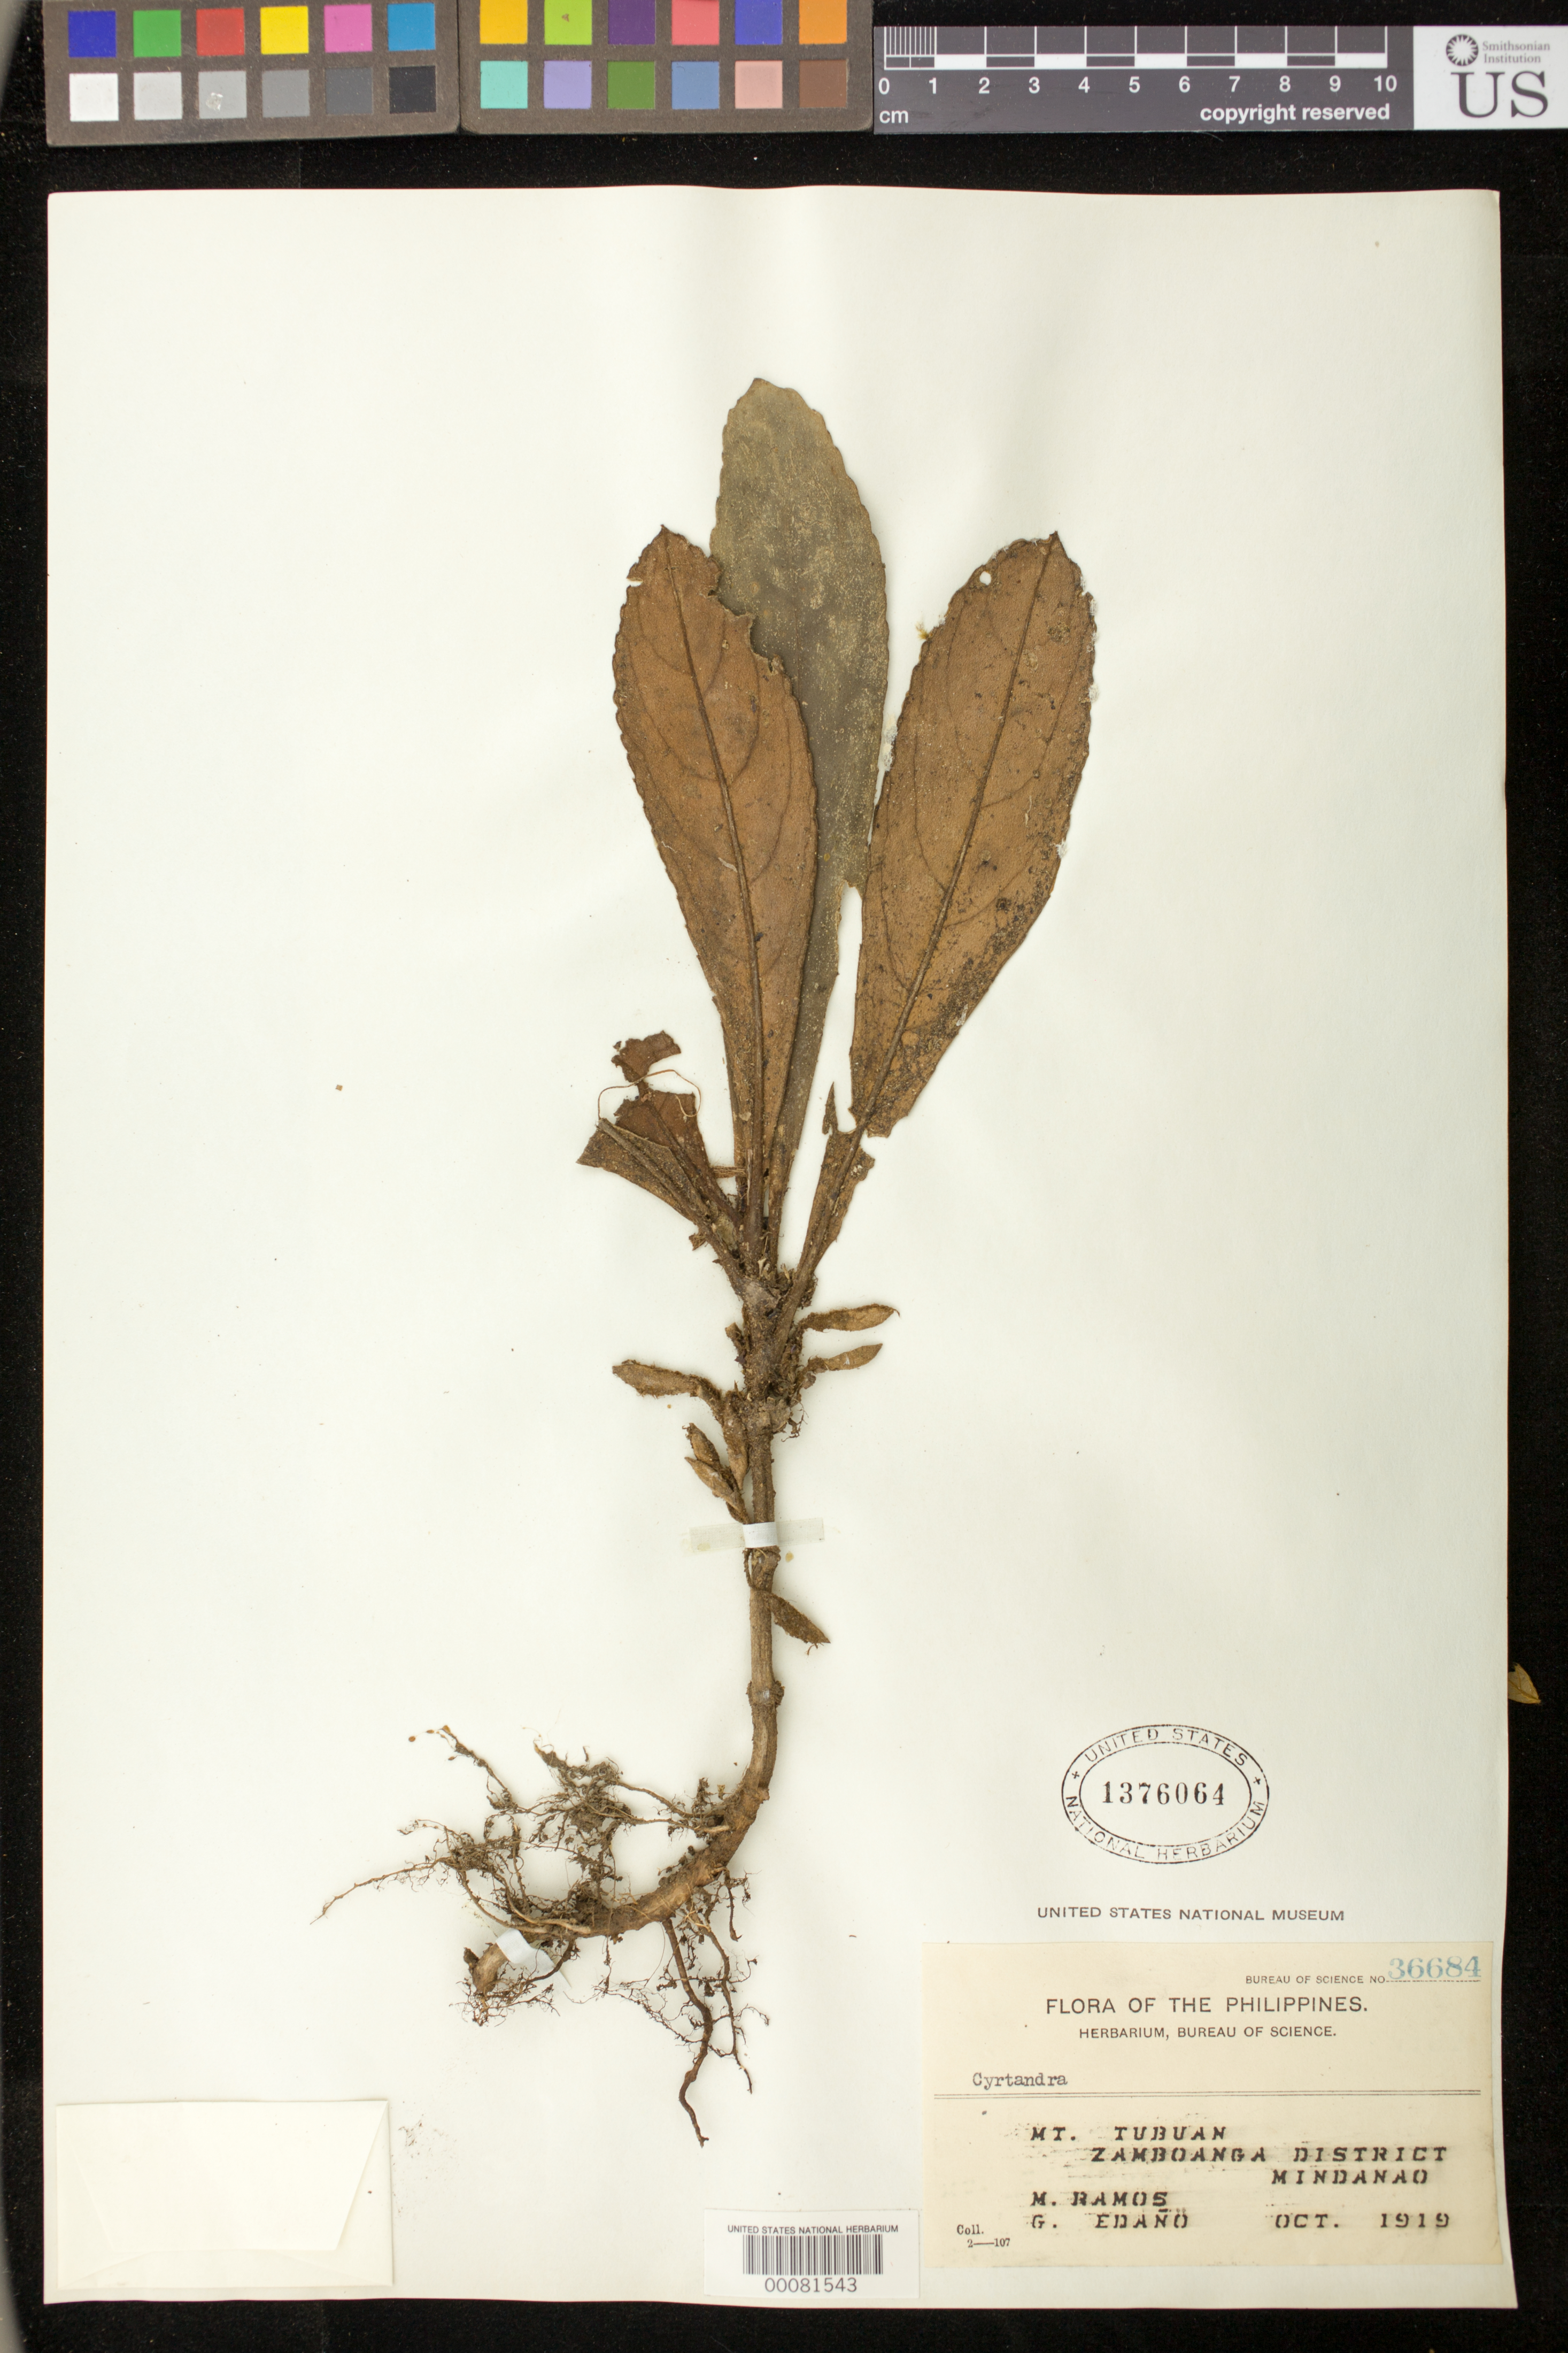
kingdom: Plantae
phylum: Tracheophyta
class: Magnoliopsida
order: Lamiales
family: Gesneriaceae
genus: Cyrtandra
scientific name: Cyrtandra sp.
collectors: M. Ramos & G. Edaño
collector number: Bur. Sci. 36684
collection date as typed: Oct 1919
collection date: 1919-10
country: Philippines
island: Mindanao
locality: Mt tubuan, zamboanga district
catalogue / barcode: US 1376064